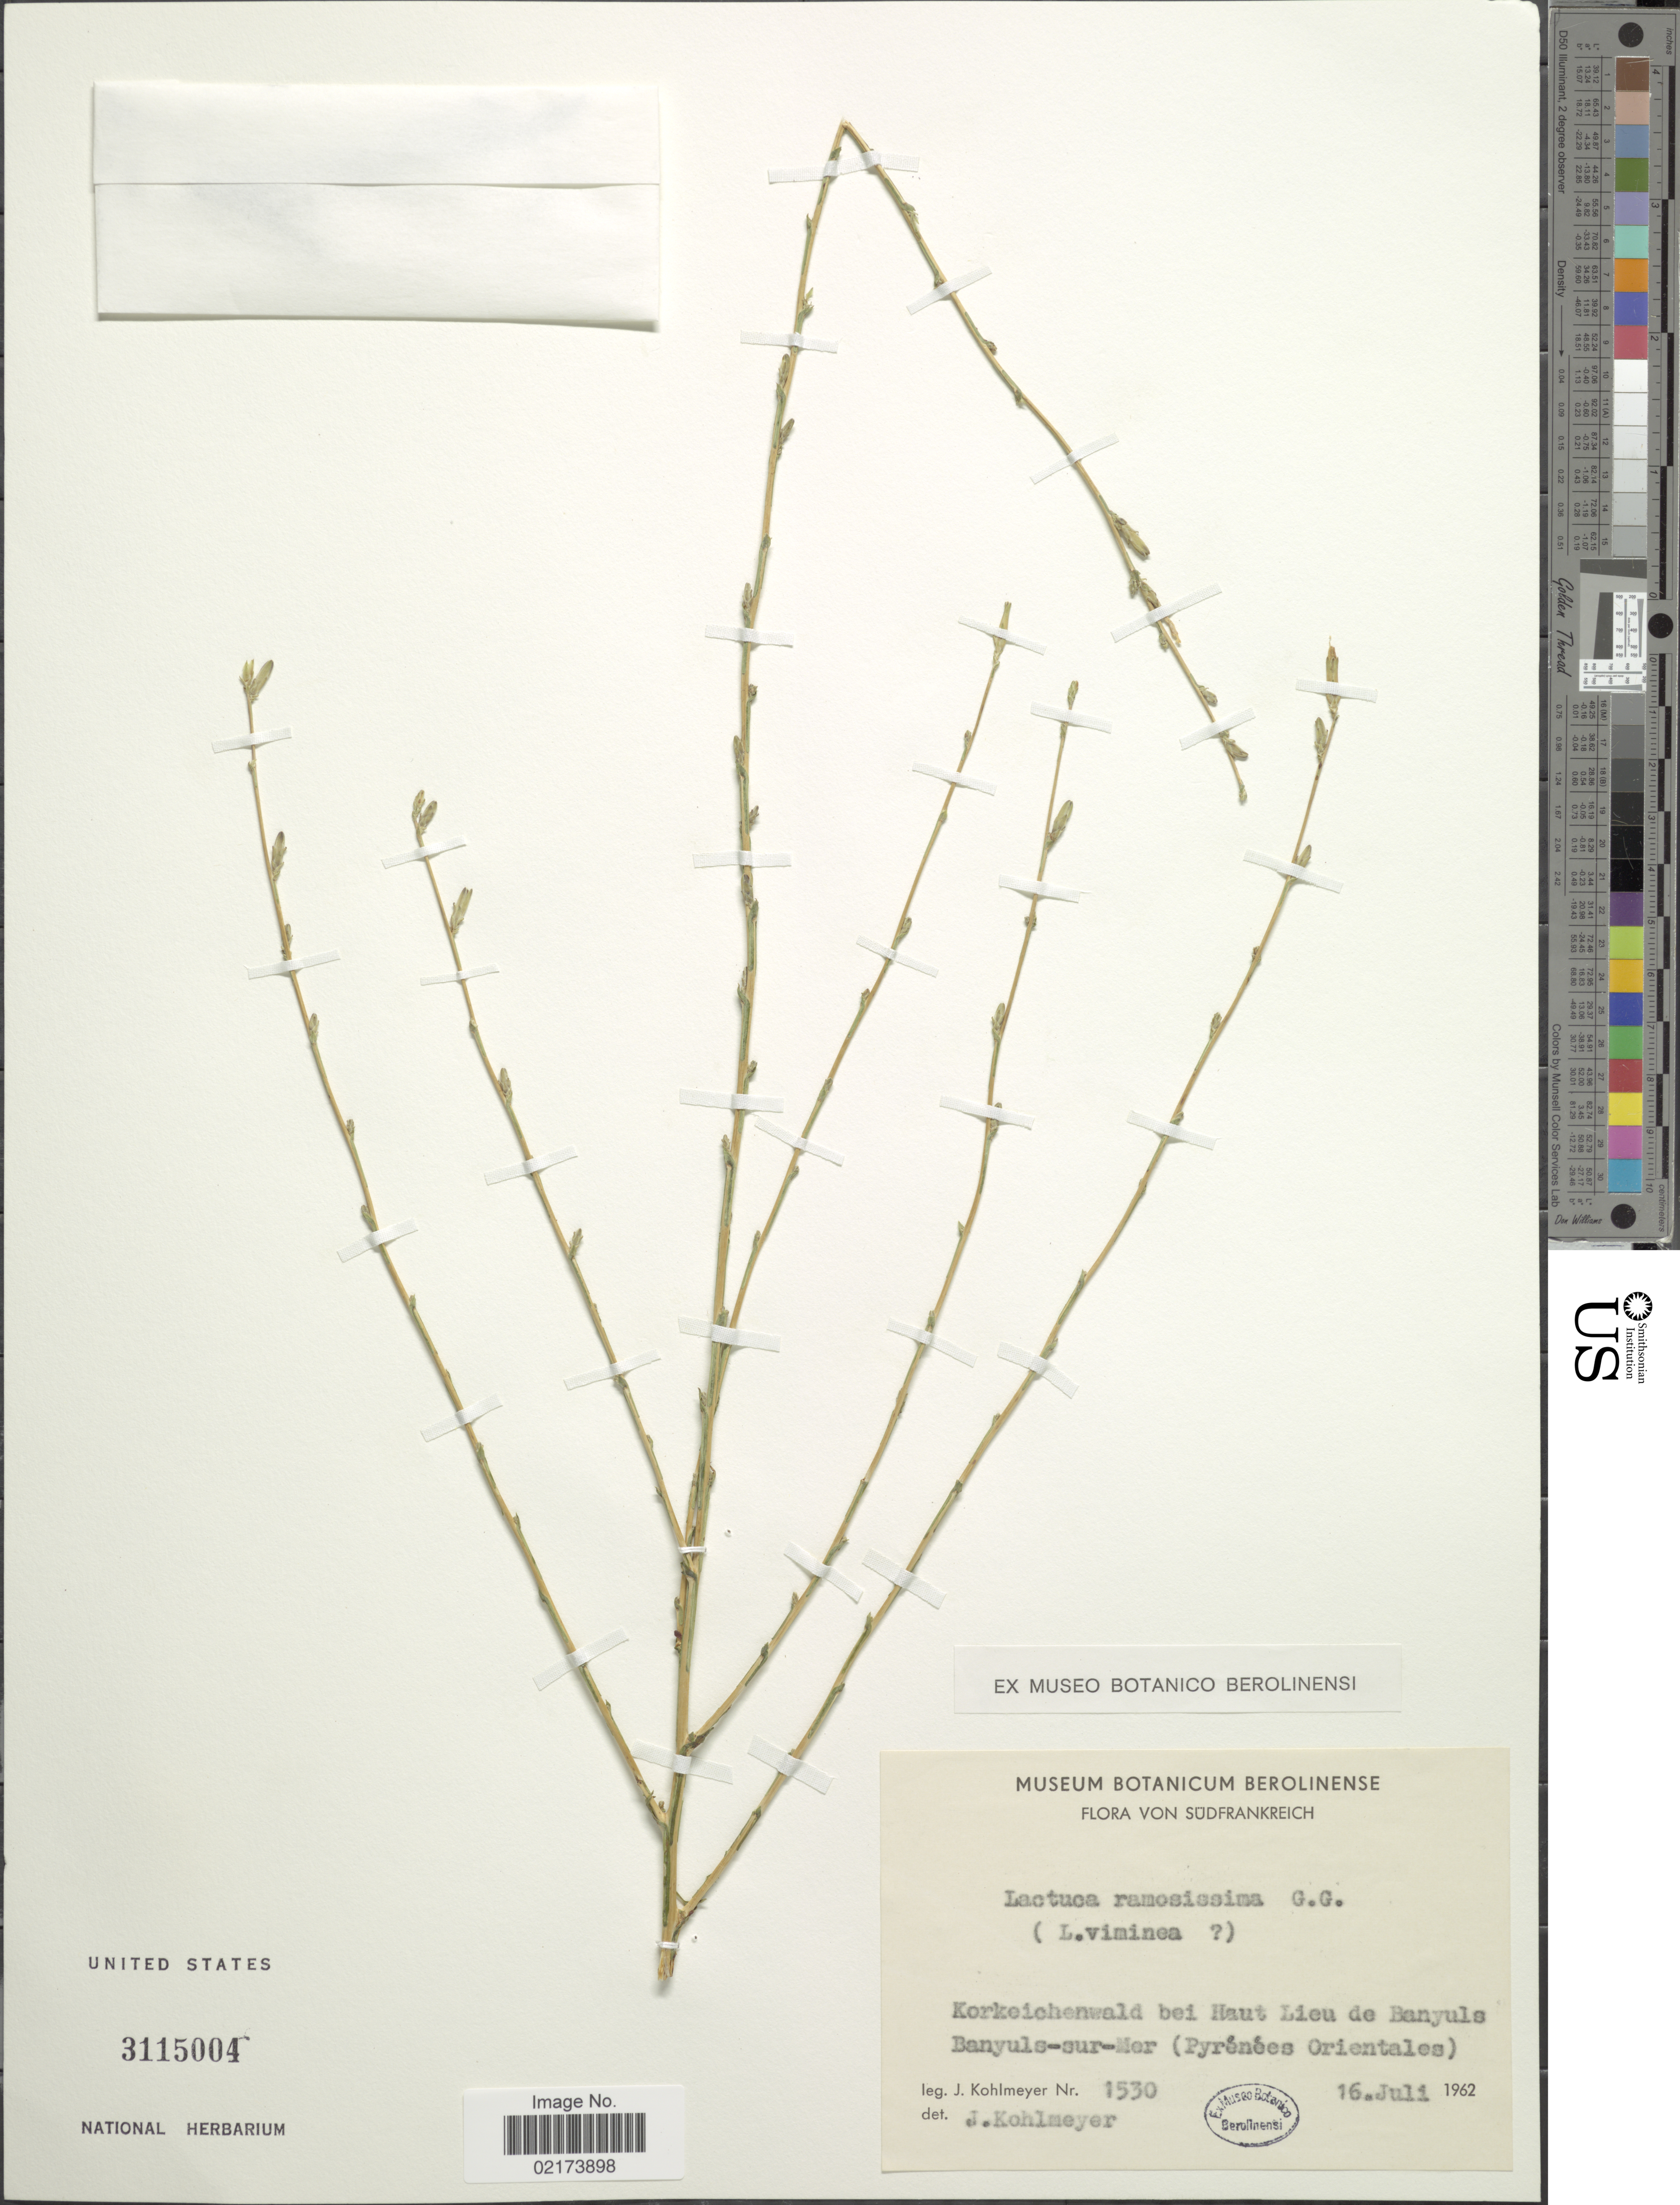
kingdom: Plantae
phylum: Tracheophyta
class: Magnoliopsida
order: Asterales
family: Asteraceae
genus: Lactuca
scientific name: Lactuca viminea subsp. ramosissima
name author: (All.) Arcang.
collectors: J. Kohlmeyer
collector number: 1530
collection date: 1962-07-16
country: France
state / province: Occitanie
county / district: Pyrénées-Orientales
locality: Sudfrankreich, Korkeichenwald bei Haut Lieu de Banyuls, Banyuls-sur-Mer (Pyrenees Orientales)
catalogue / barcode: US 3115004